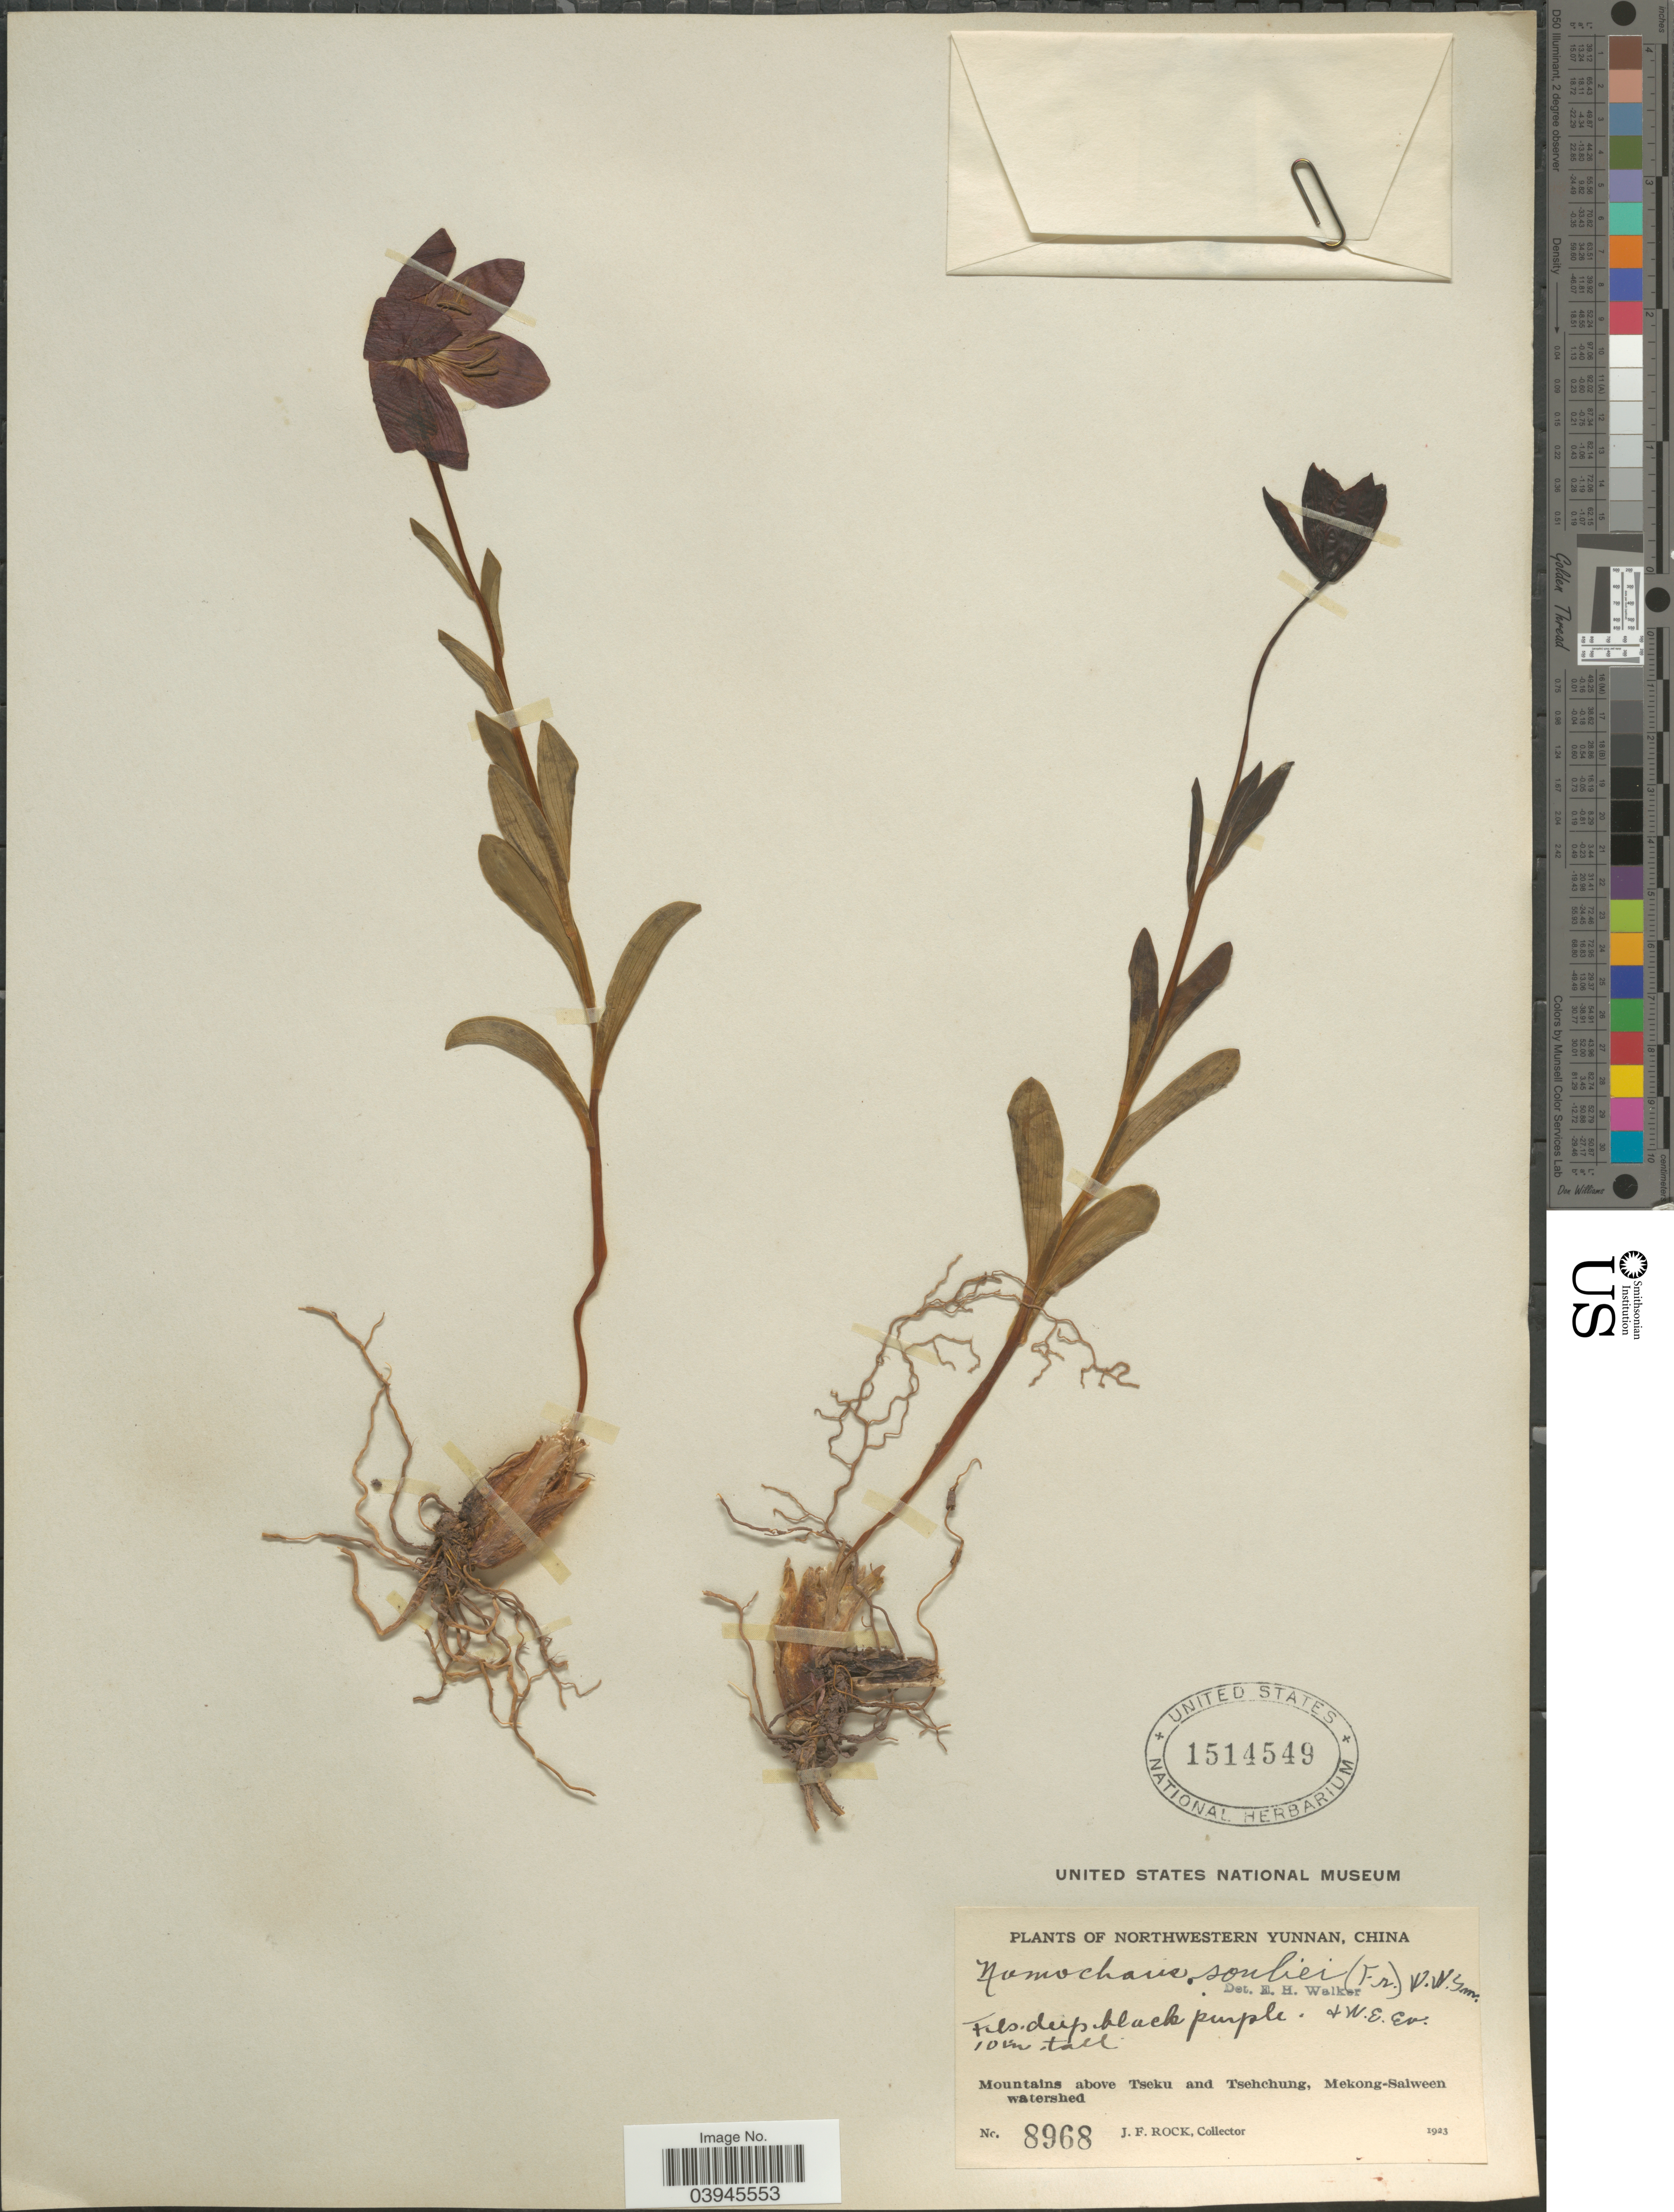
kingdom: Plantae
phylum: Tracheophyta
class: Liliopsida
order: Liliales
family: Liliaceae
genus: Lilium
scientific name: Lilium souliei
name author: (Franch.) Sealy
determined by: Strong, Mark T., (BOT), Smithsonian Institution - National Museum of Natural History (UNITED STATES)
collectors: J. Rock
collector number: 8968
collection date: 1923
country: China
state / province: Yunnan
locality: Northwestern Yunnan. Mountains above Tseku and Tsehchung, Mekong-Salween watershed.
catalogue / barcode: US 1514549